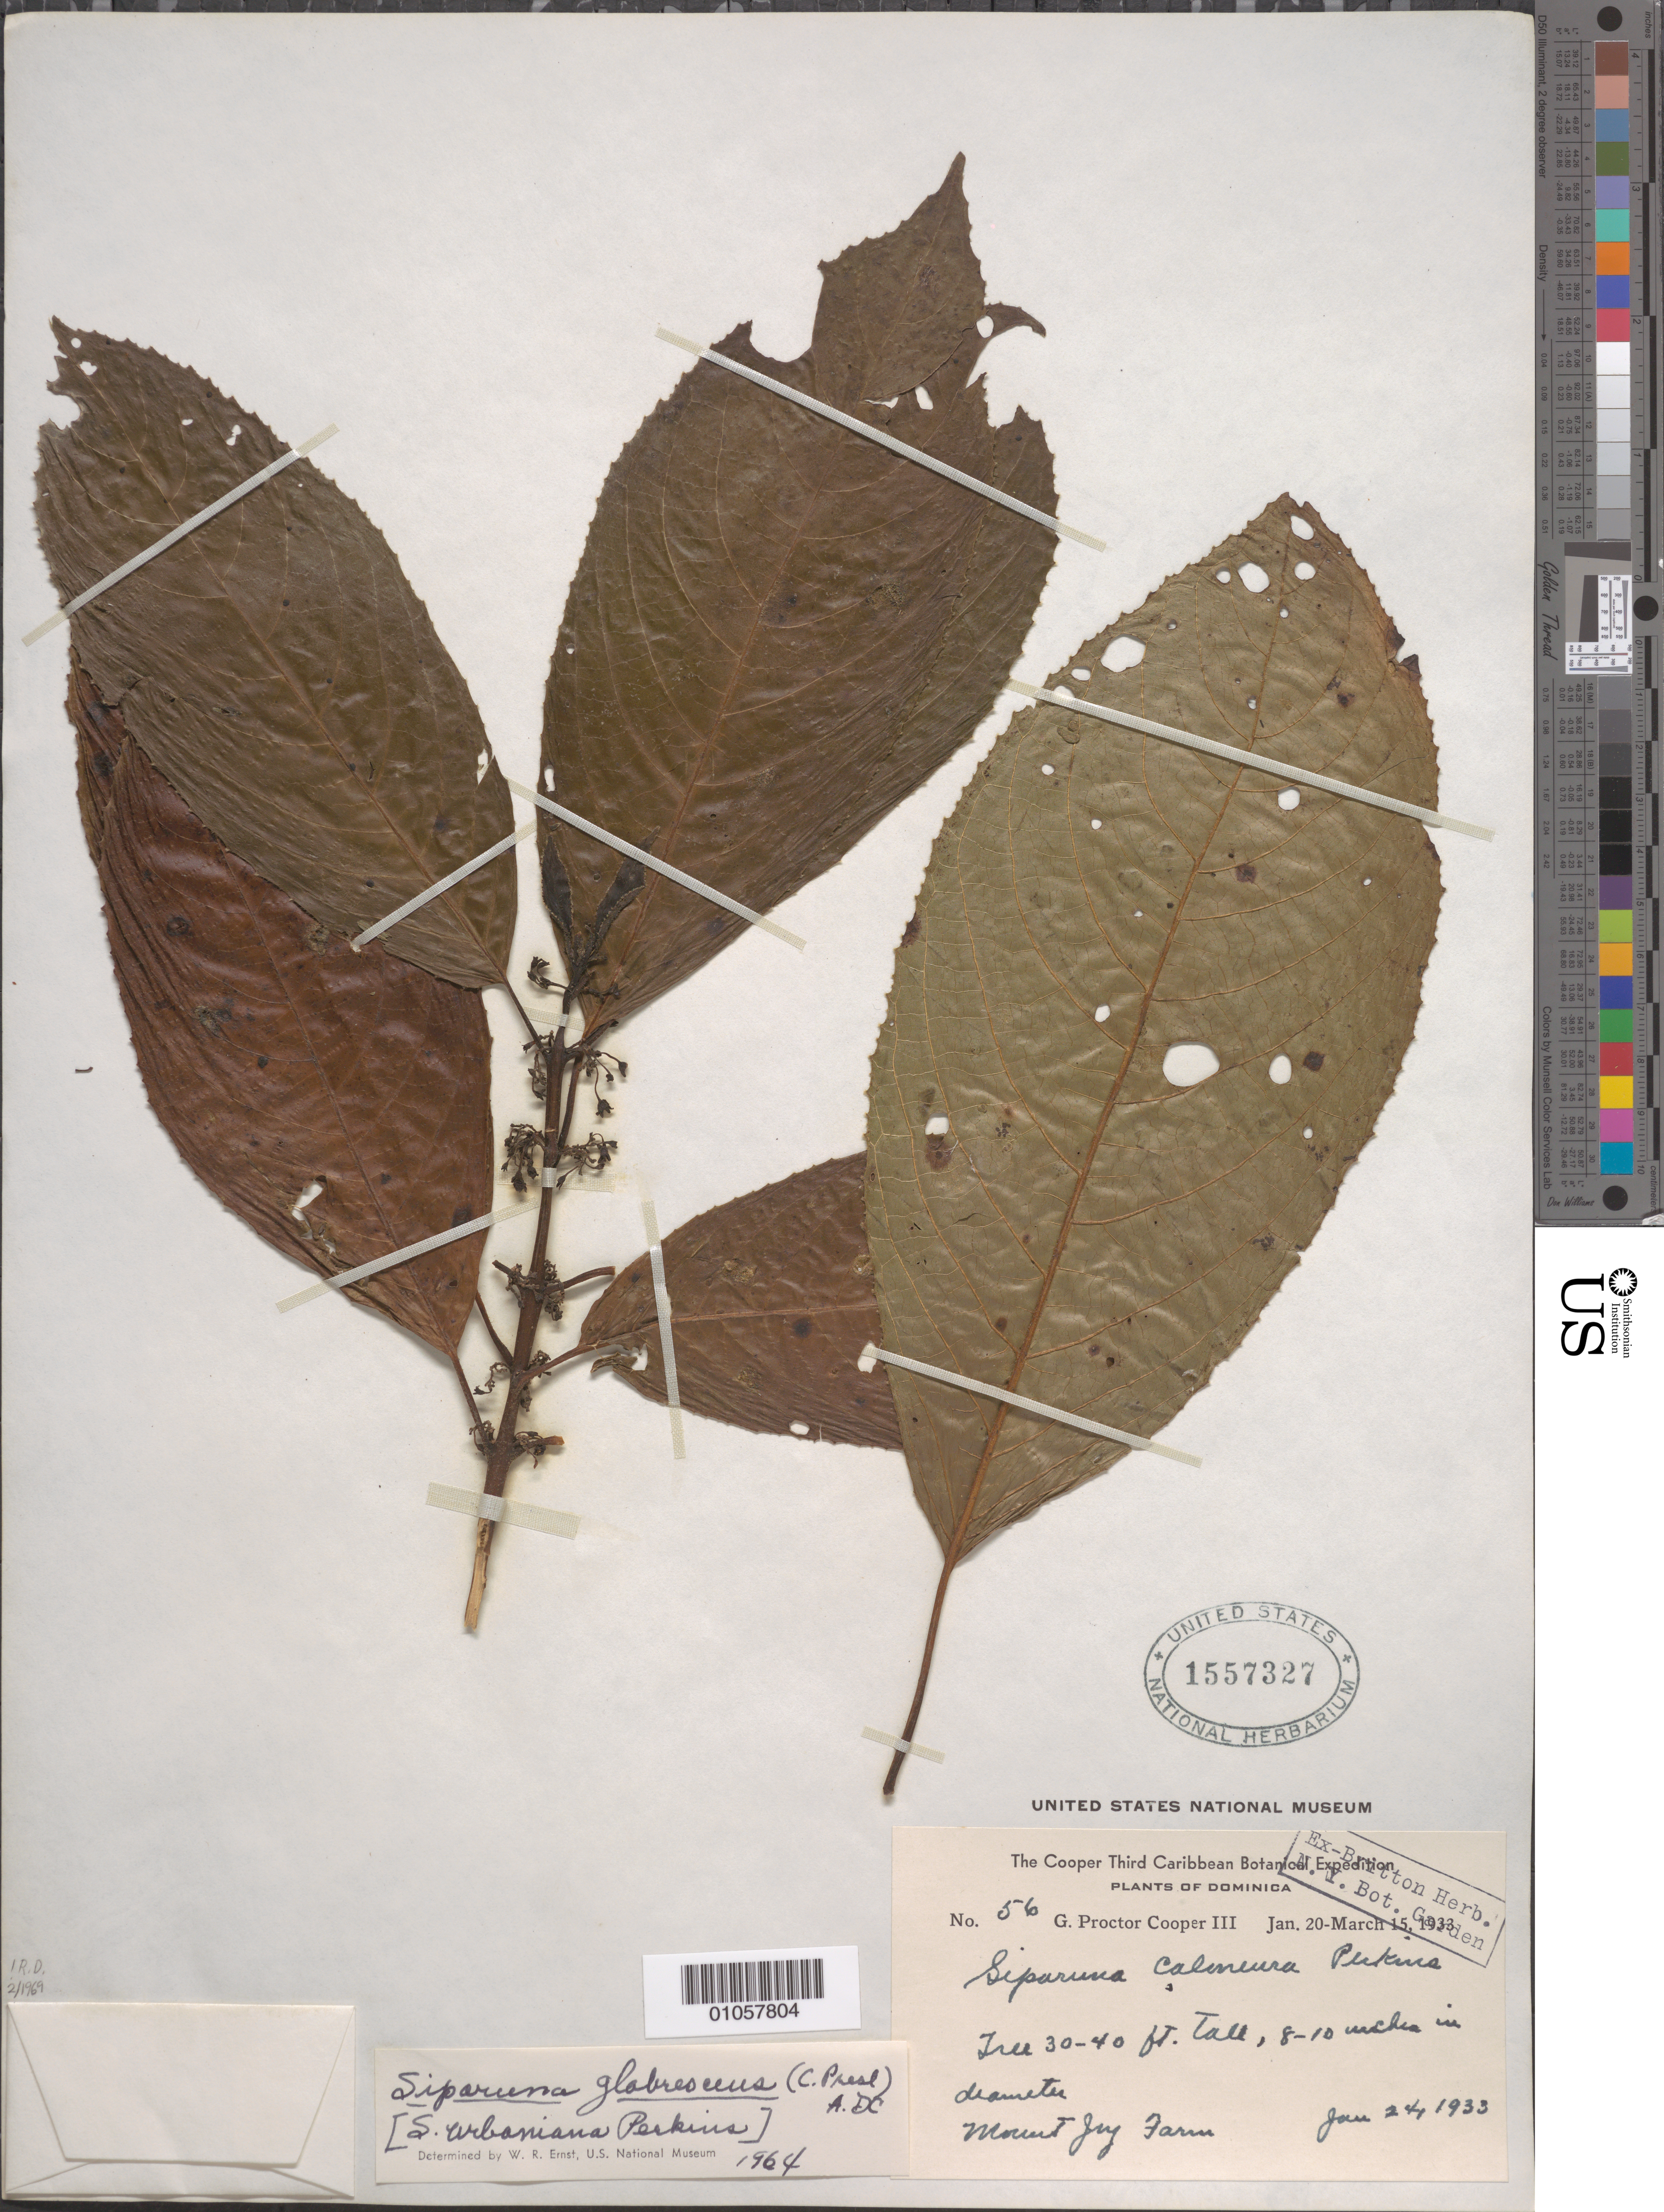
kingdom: Plantae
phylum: Tracheophyta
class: Magnoliopsida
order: Laurales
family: Siparunaceae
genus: Siparuna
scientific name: Siparuna glabrescens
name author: (C. Presl) A. DC.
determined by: Ernst, W. R., (US), NMNH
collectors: G. Cooper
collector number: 56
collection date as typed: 24 Jan 1933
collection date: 1933-01-24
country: Dominica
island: Dominica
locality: Mount Joy Farm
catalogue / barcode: US 1557327